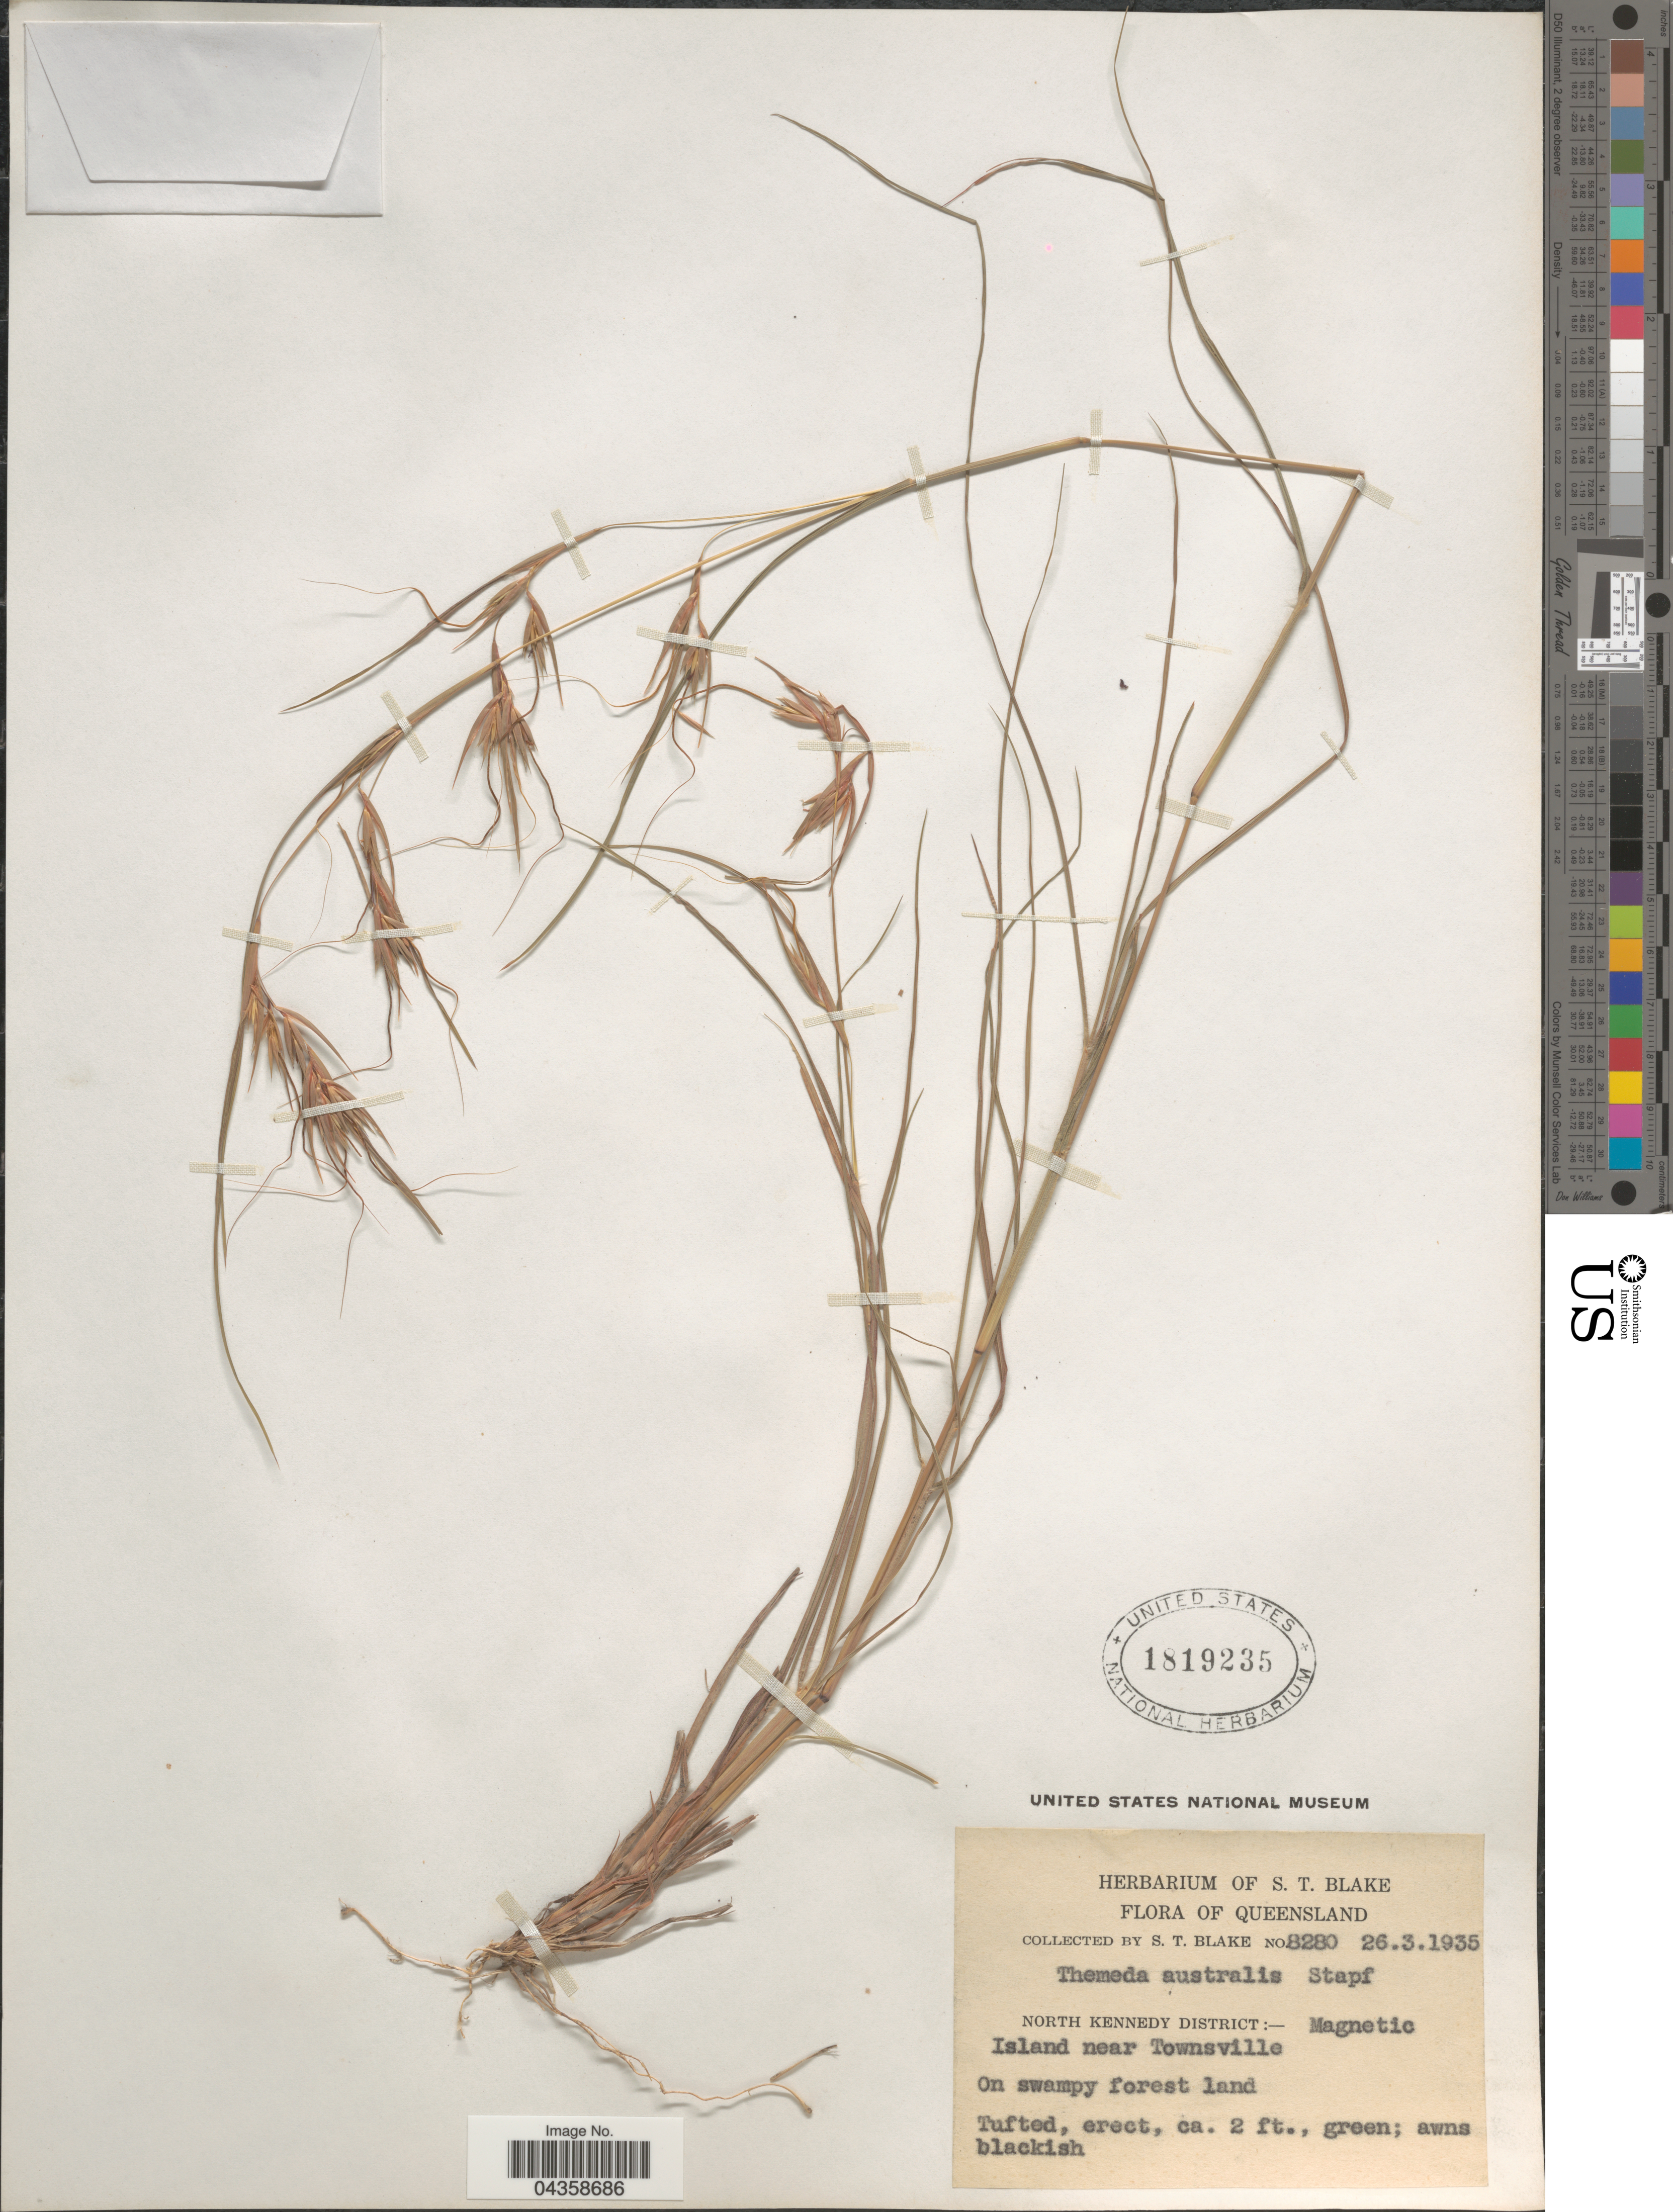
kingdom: Plantae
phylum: Tracheophyta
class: Liliopsida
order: Poales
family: Poaceae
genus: Themeda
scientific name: Themeda triandra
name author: Forssk.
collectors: S. T. Blake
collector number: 8280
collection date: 1935-03-26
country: Australia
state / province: Queensland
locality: North Kennedy District: Magnetic Island near Townsville.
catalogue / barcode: US 1819235